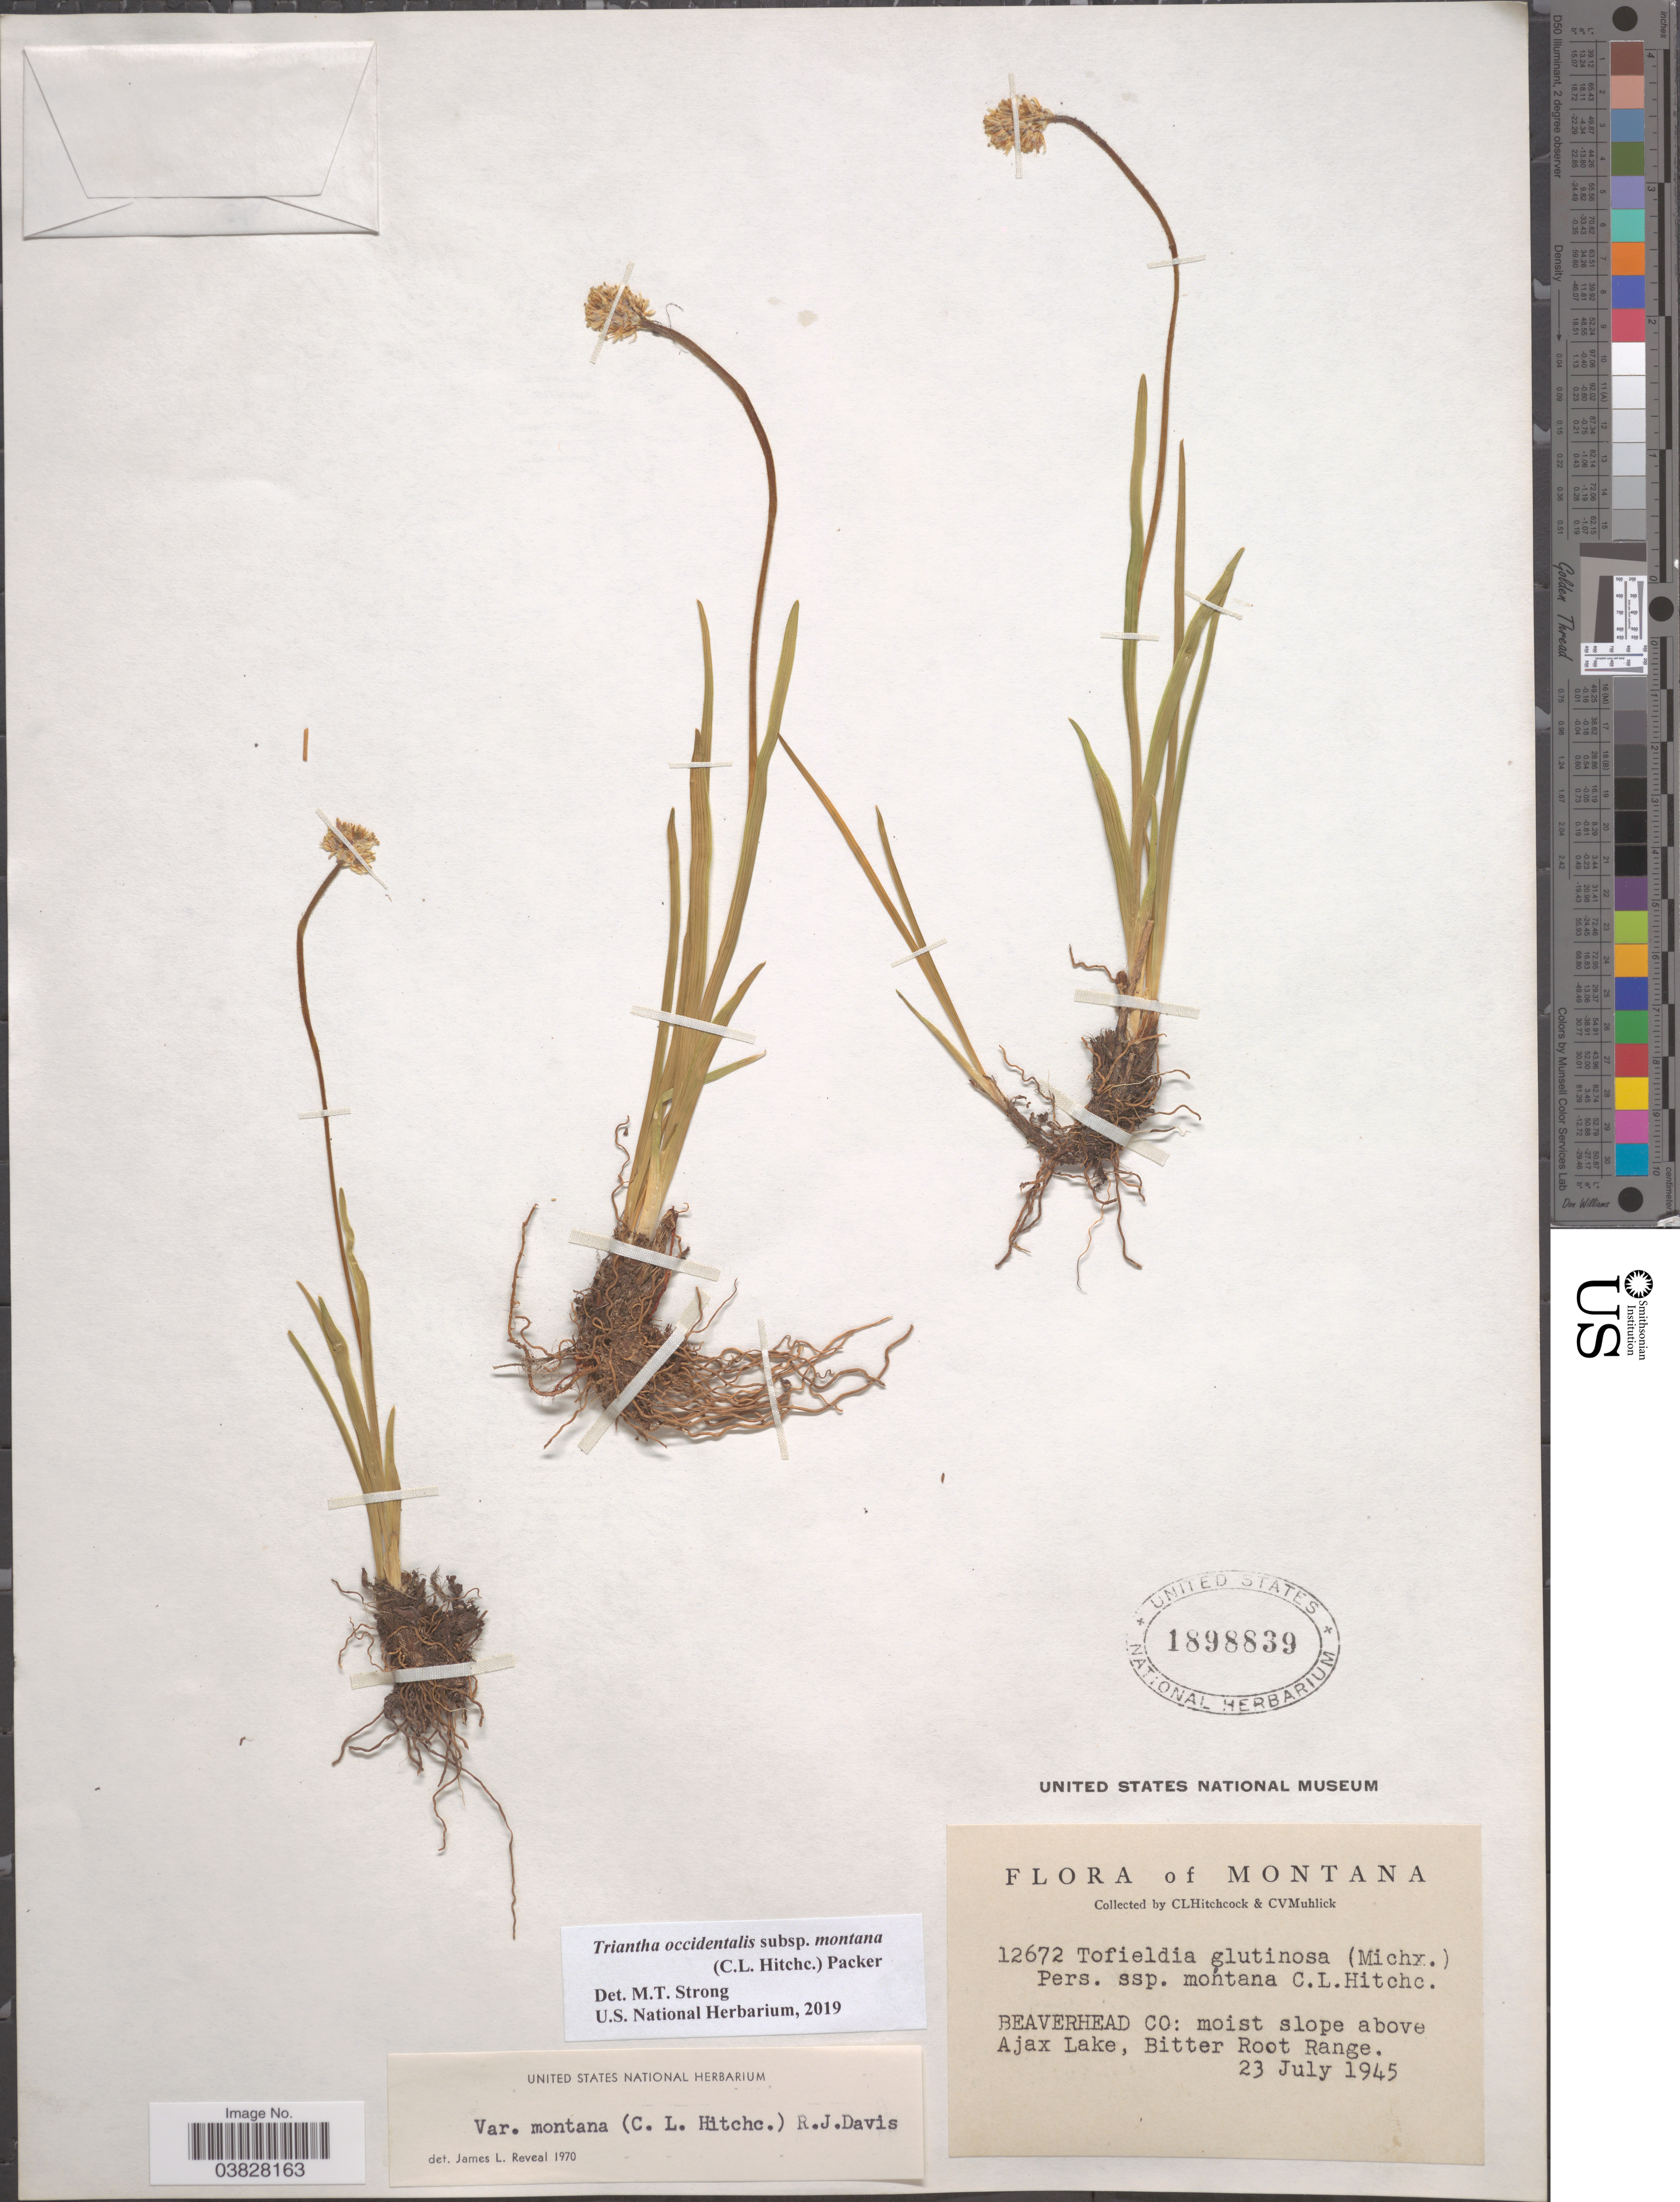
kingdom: Plantae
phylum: Tracheophyta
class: Liliopsida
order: Alismatales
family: Tofieldiaceae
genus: Triantha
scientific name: Triantha occidentalis subsp. montana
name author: (C.L. Hitchc.) Packer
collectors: C. L. Hitchcock & C. V. Muhlick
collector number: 12672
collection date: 1945-07-23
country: United States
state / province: Montana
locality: Beaverhead Co: above Ajax Lake, Bitter Root Range.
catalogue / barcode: US 1898839